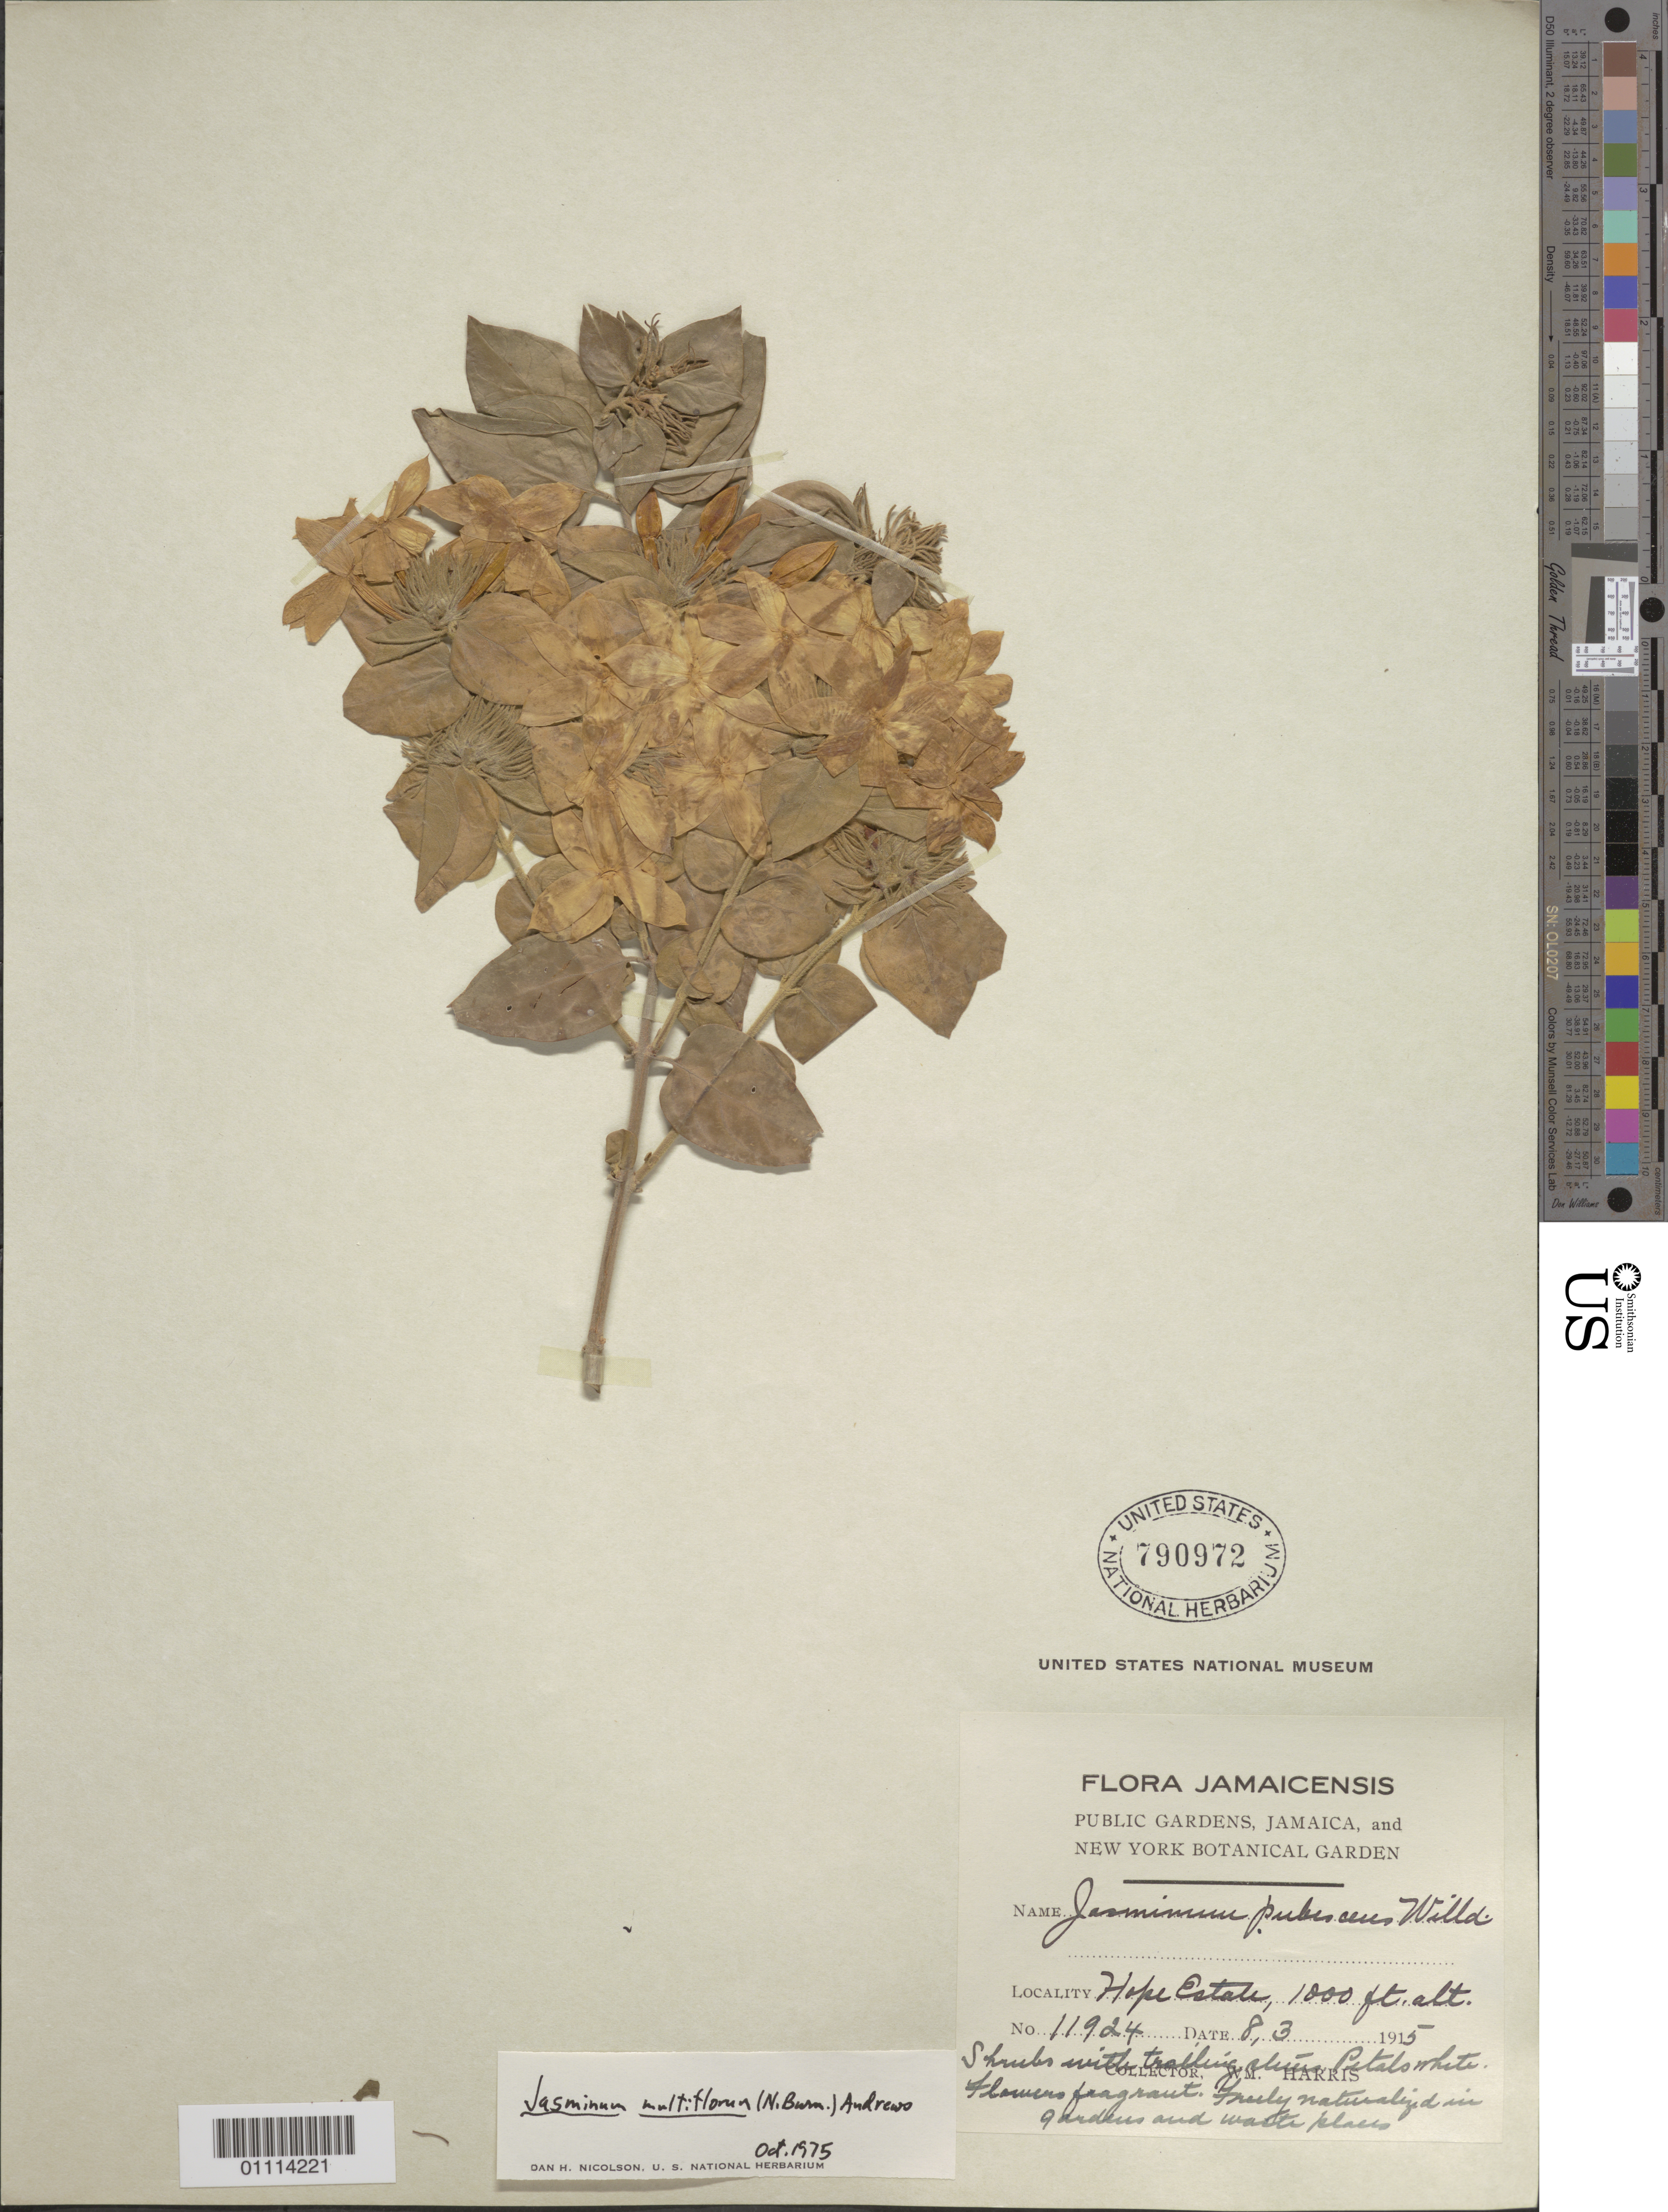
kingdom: Plantae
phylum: Tracheophyta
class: Magnoliopsida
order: Lamiales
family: Oleaceae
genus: Jasminum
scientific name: Jasminum multiflorum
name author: (Burm. f.) Andrews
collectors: W. Harris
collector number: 11924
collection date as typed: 08 Mar 1915 or 03 Aug 1915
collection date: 1915-03-08 or 1915-08-03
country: Jamaica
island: Jamaica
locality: Hope Estate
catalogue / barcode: US 790972